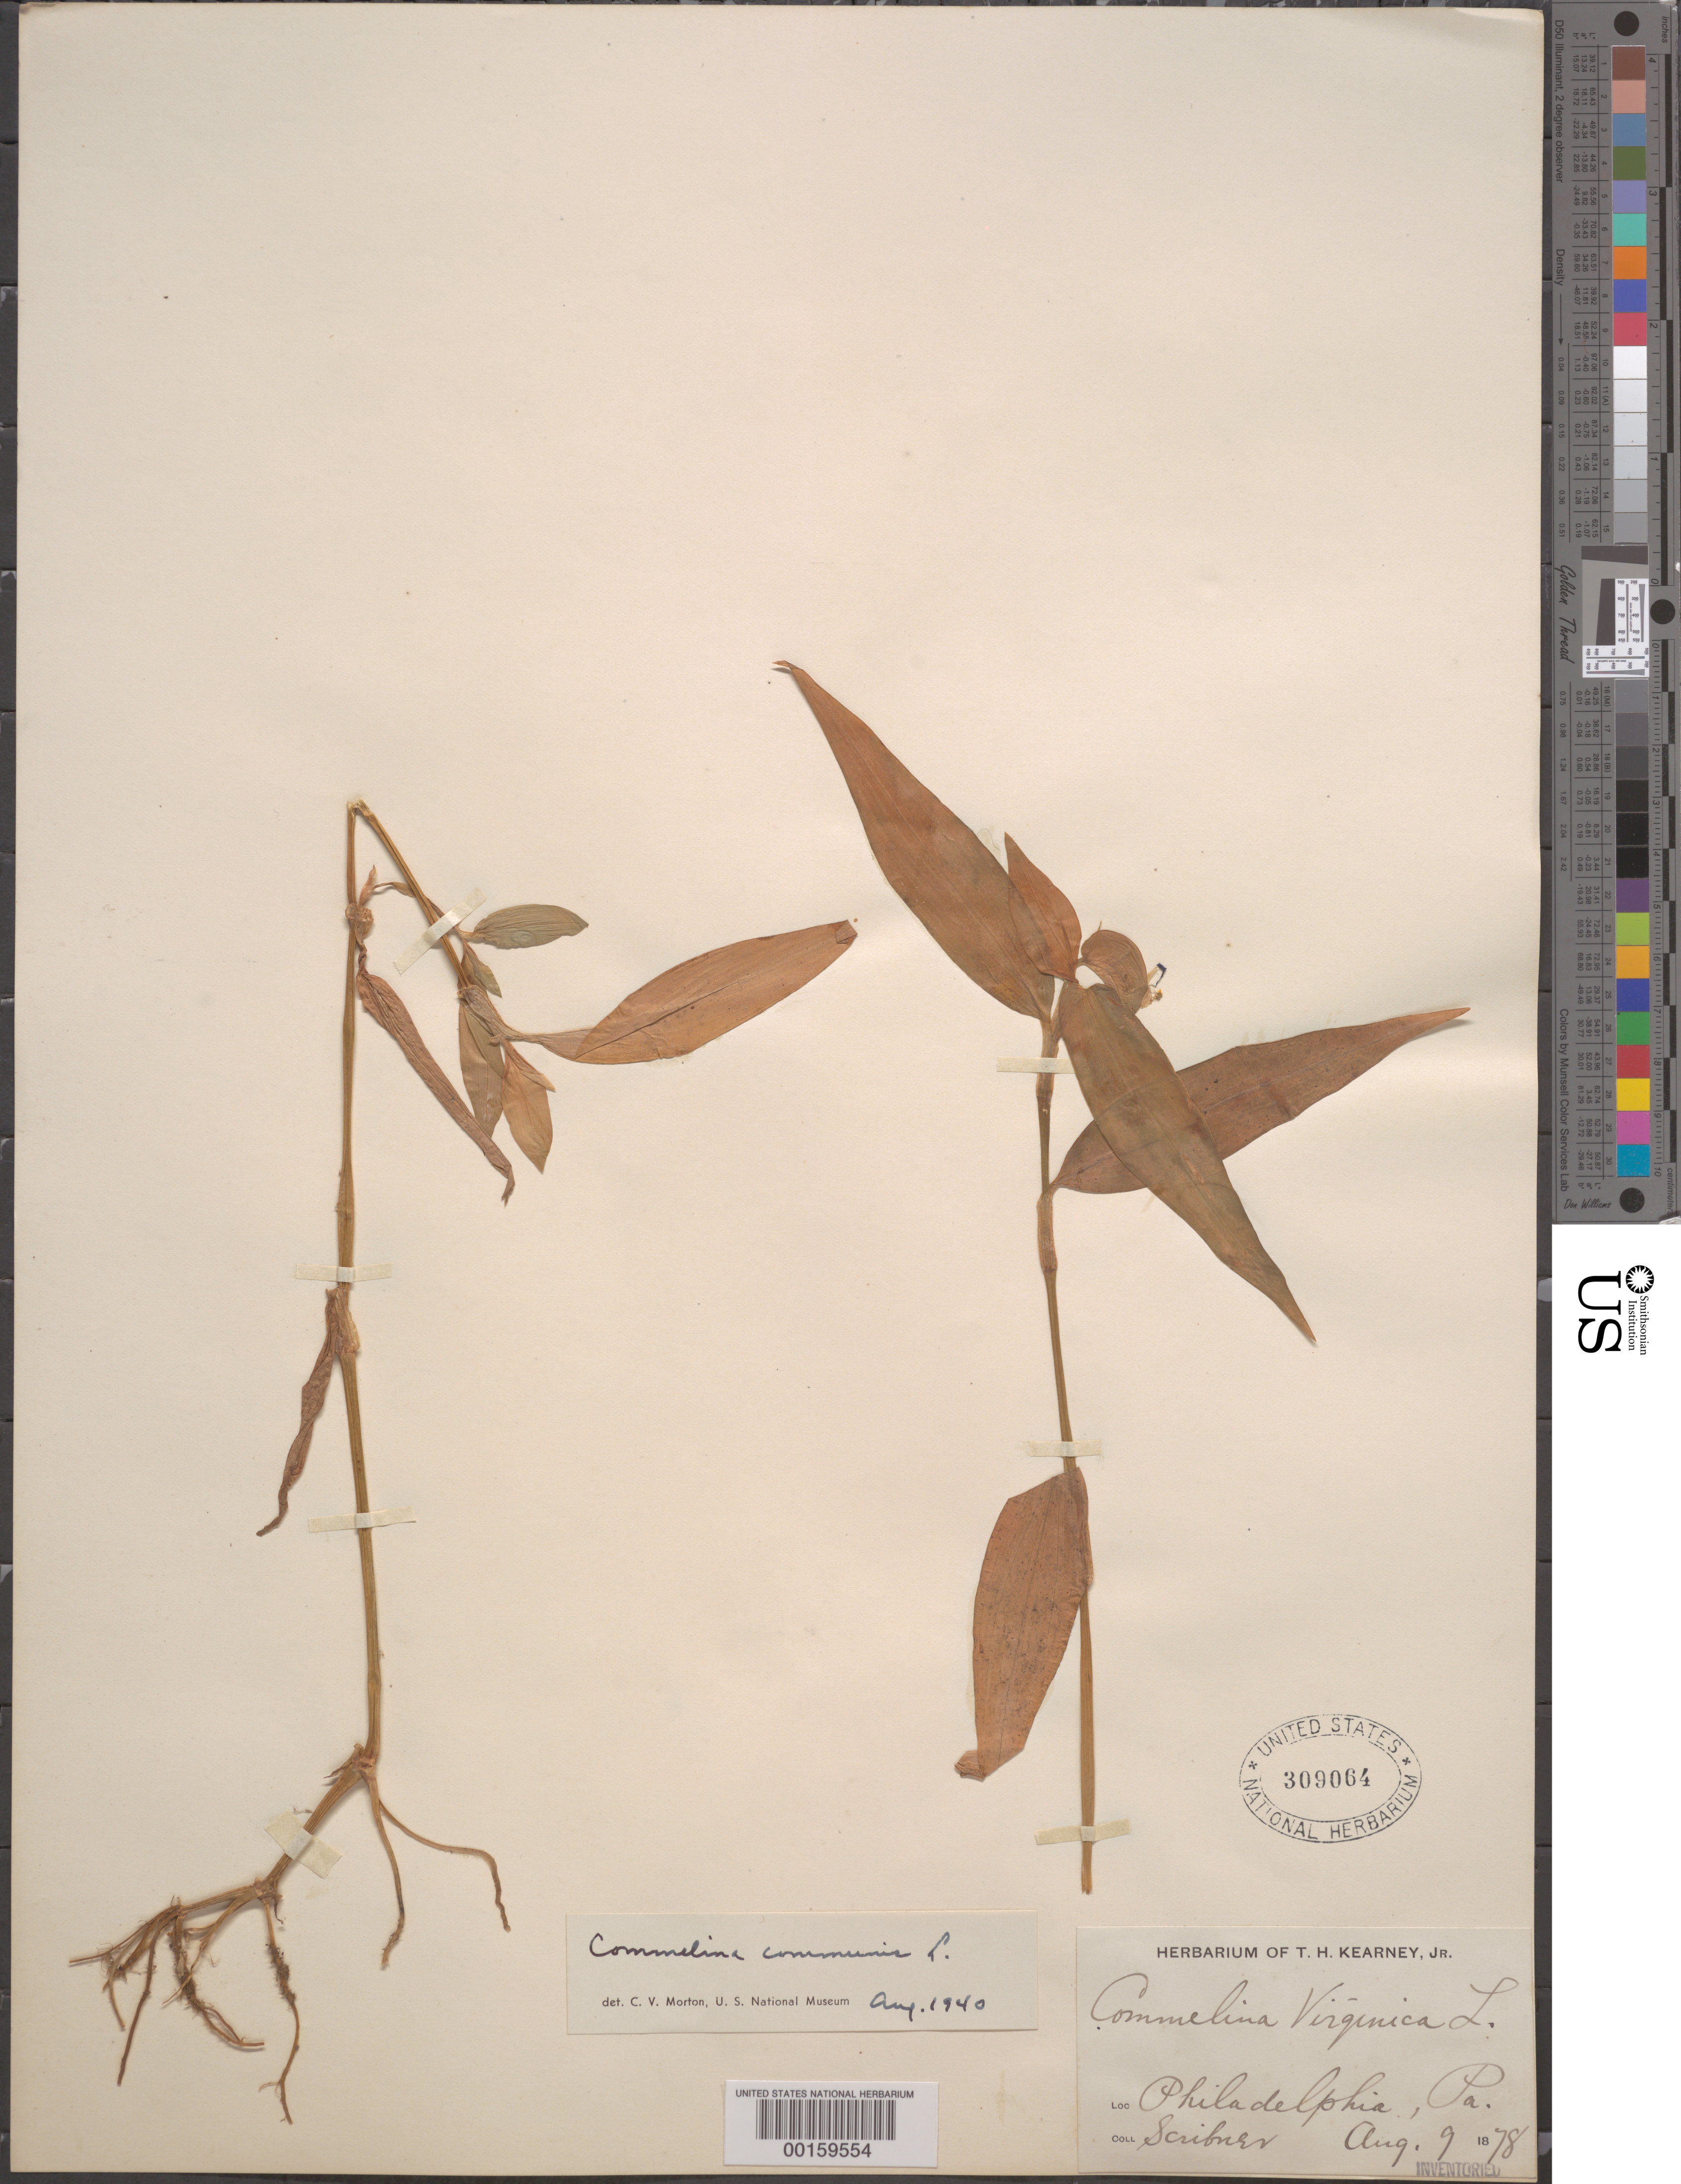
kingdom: Plantae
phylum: Tracheophyta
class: Liliopsida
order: Commelinales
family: Commelinaceae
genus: Commelina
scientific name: Commelina communis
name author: L.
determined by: Morton, C. V.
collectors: F. L. Scribner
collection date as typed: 09 Aug 1878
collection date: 1878-08-09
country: United States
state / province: Pennsylvania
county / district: Philadelphia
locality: Philadelphia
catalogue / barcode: US 309064